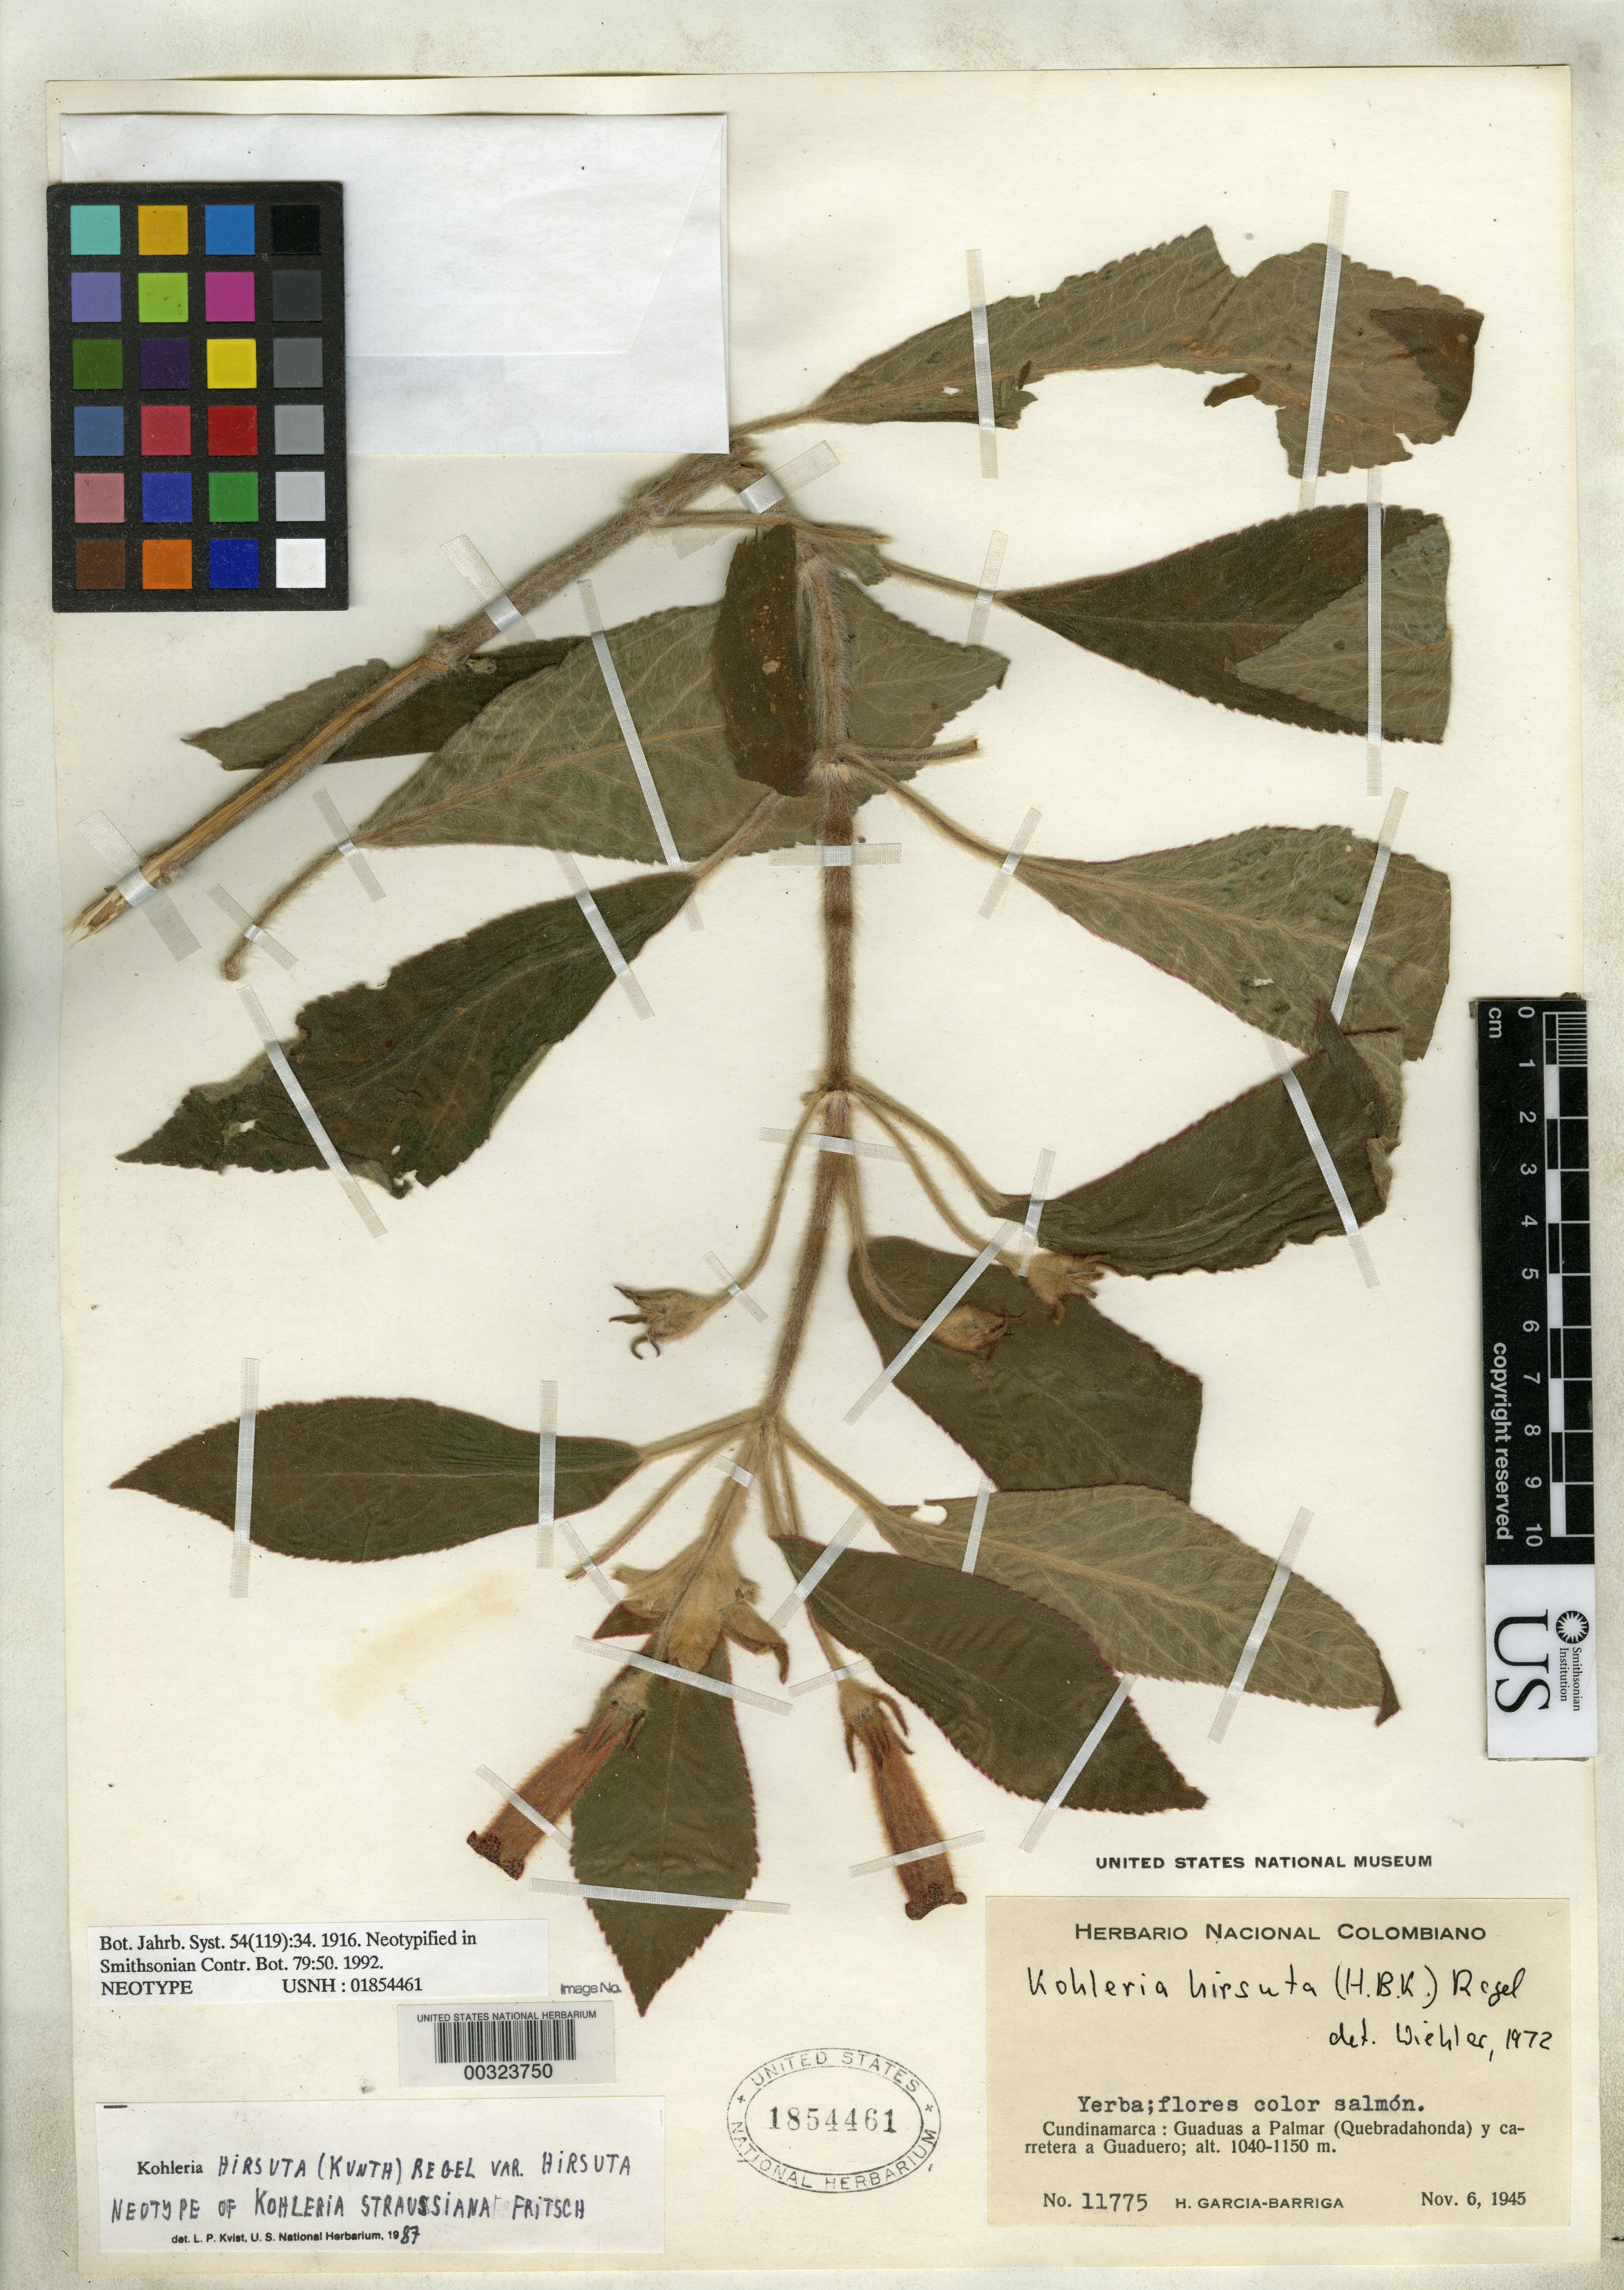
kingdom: Plantae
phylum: Tracheophyta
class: Magnoliopsida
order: Lamiales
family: Gesneriaceae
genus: Kohleria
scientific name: Kohleria straussiana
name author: Fritsch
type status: Neotype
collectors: H. García Barriga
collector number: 11775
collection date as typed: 06 Nov 1945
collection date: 1945-11-06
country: Colombia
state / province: Cundinamarca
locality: Guadas a Palmar (Quebrada Honda) and highway to Guaduero.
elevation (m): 1040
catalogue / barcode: US 1854461